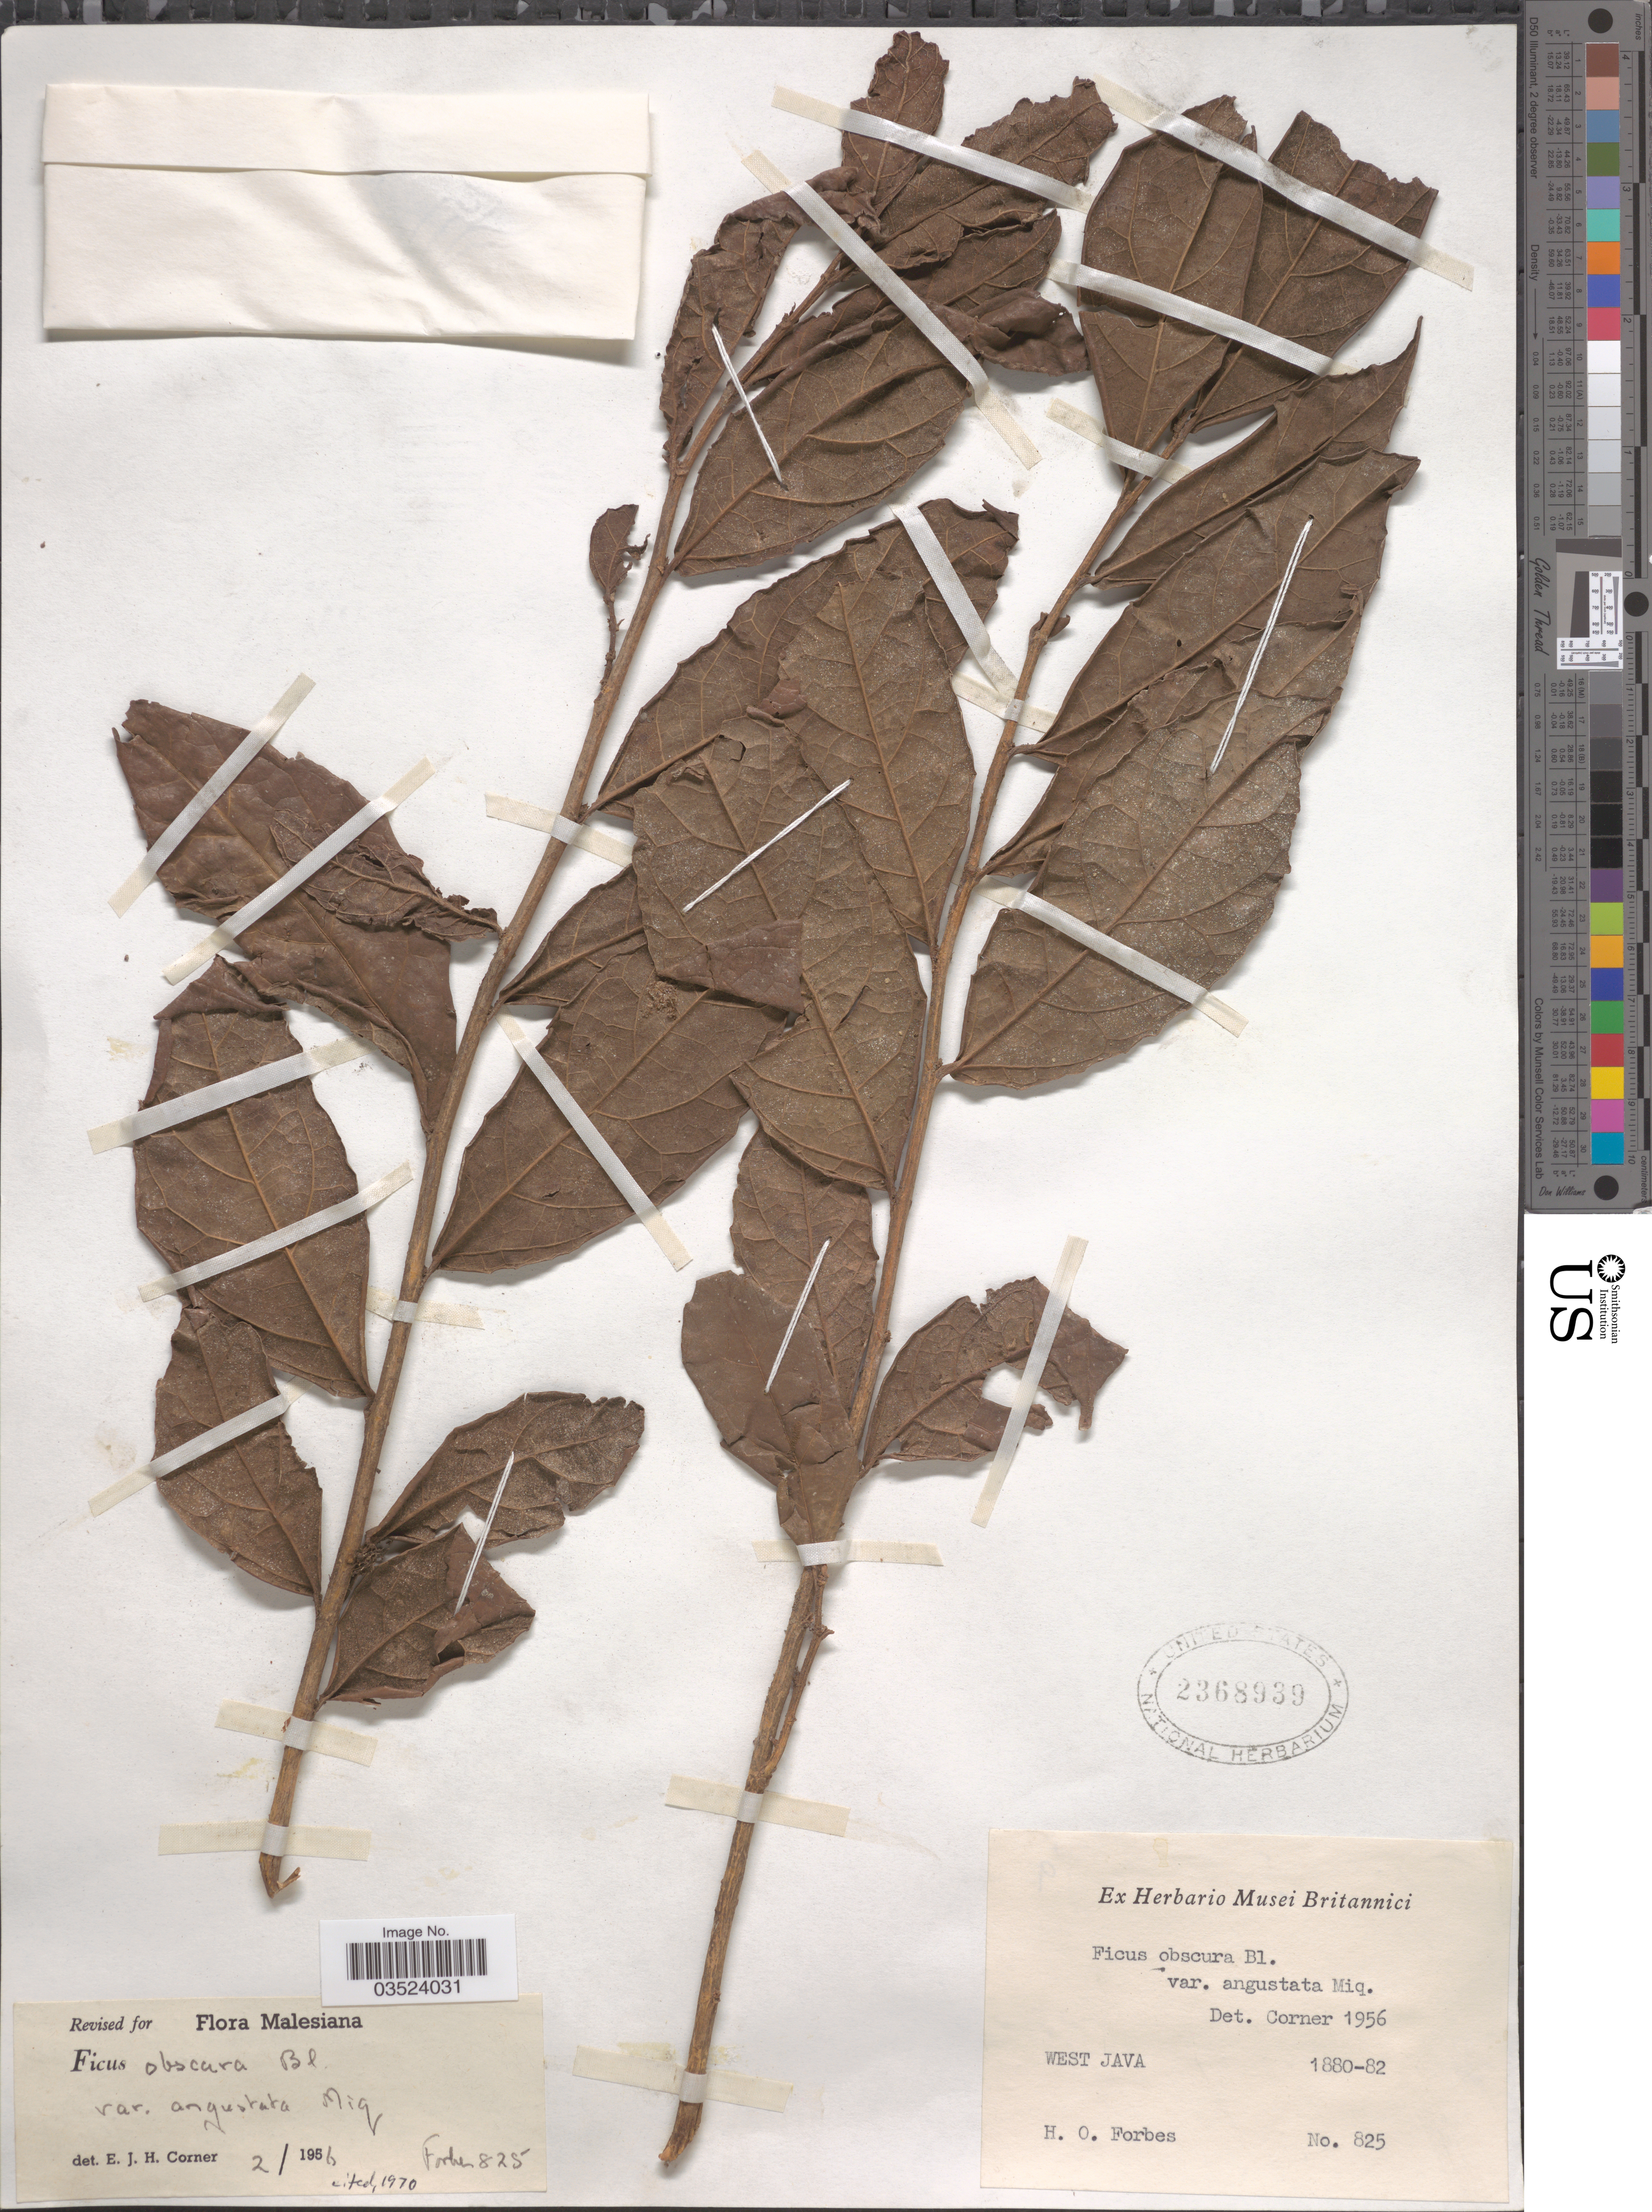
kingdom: Plantae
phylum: Tracheophyta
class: Magnoliopsida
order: Rosales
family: Moraceae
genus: Ficus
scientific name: Ficus obscura var. angustata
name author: (Miq.) Corner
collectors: H. O. Forbes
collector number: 825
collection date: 1880/1882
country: Indonesia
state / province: Java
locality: West Java.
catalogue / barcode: US 2368939